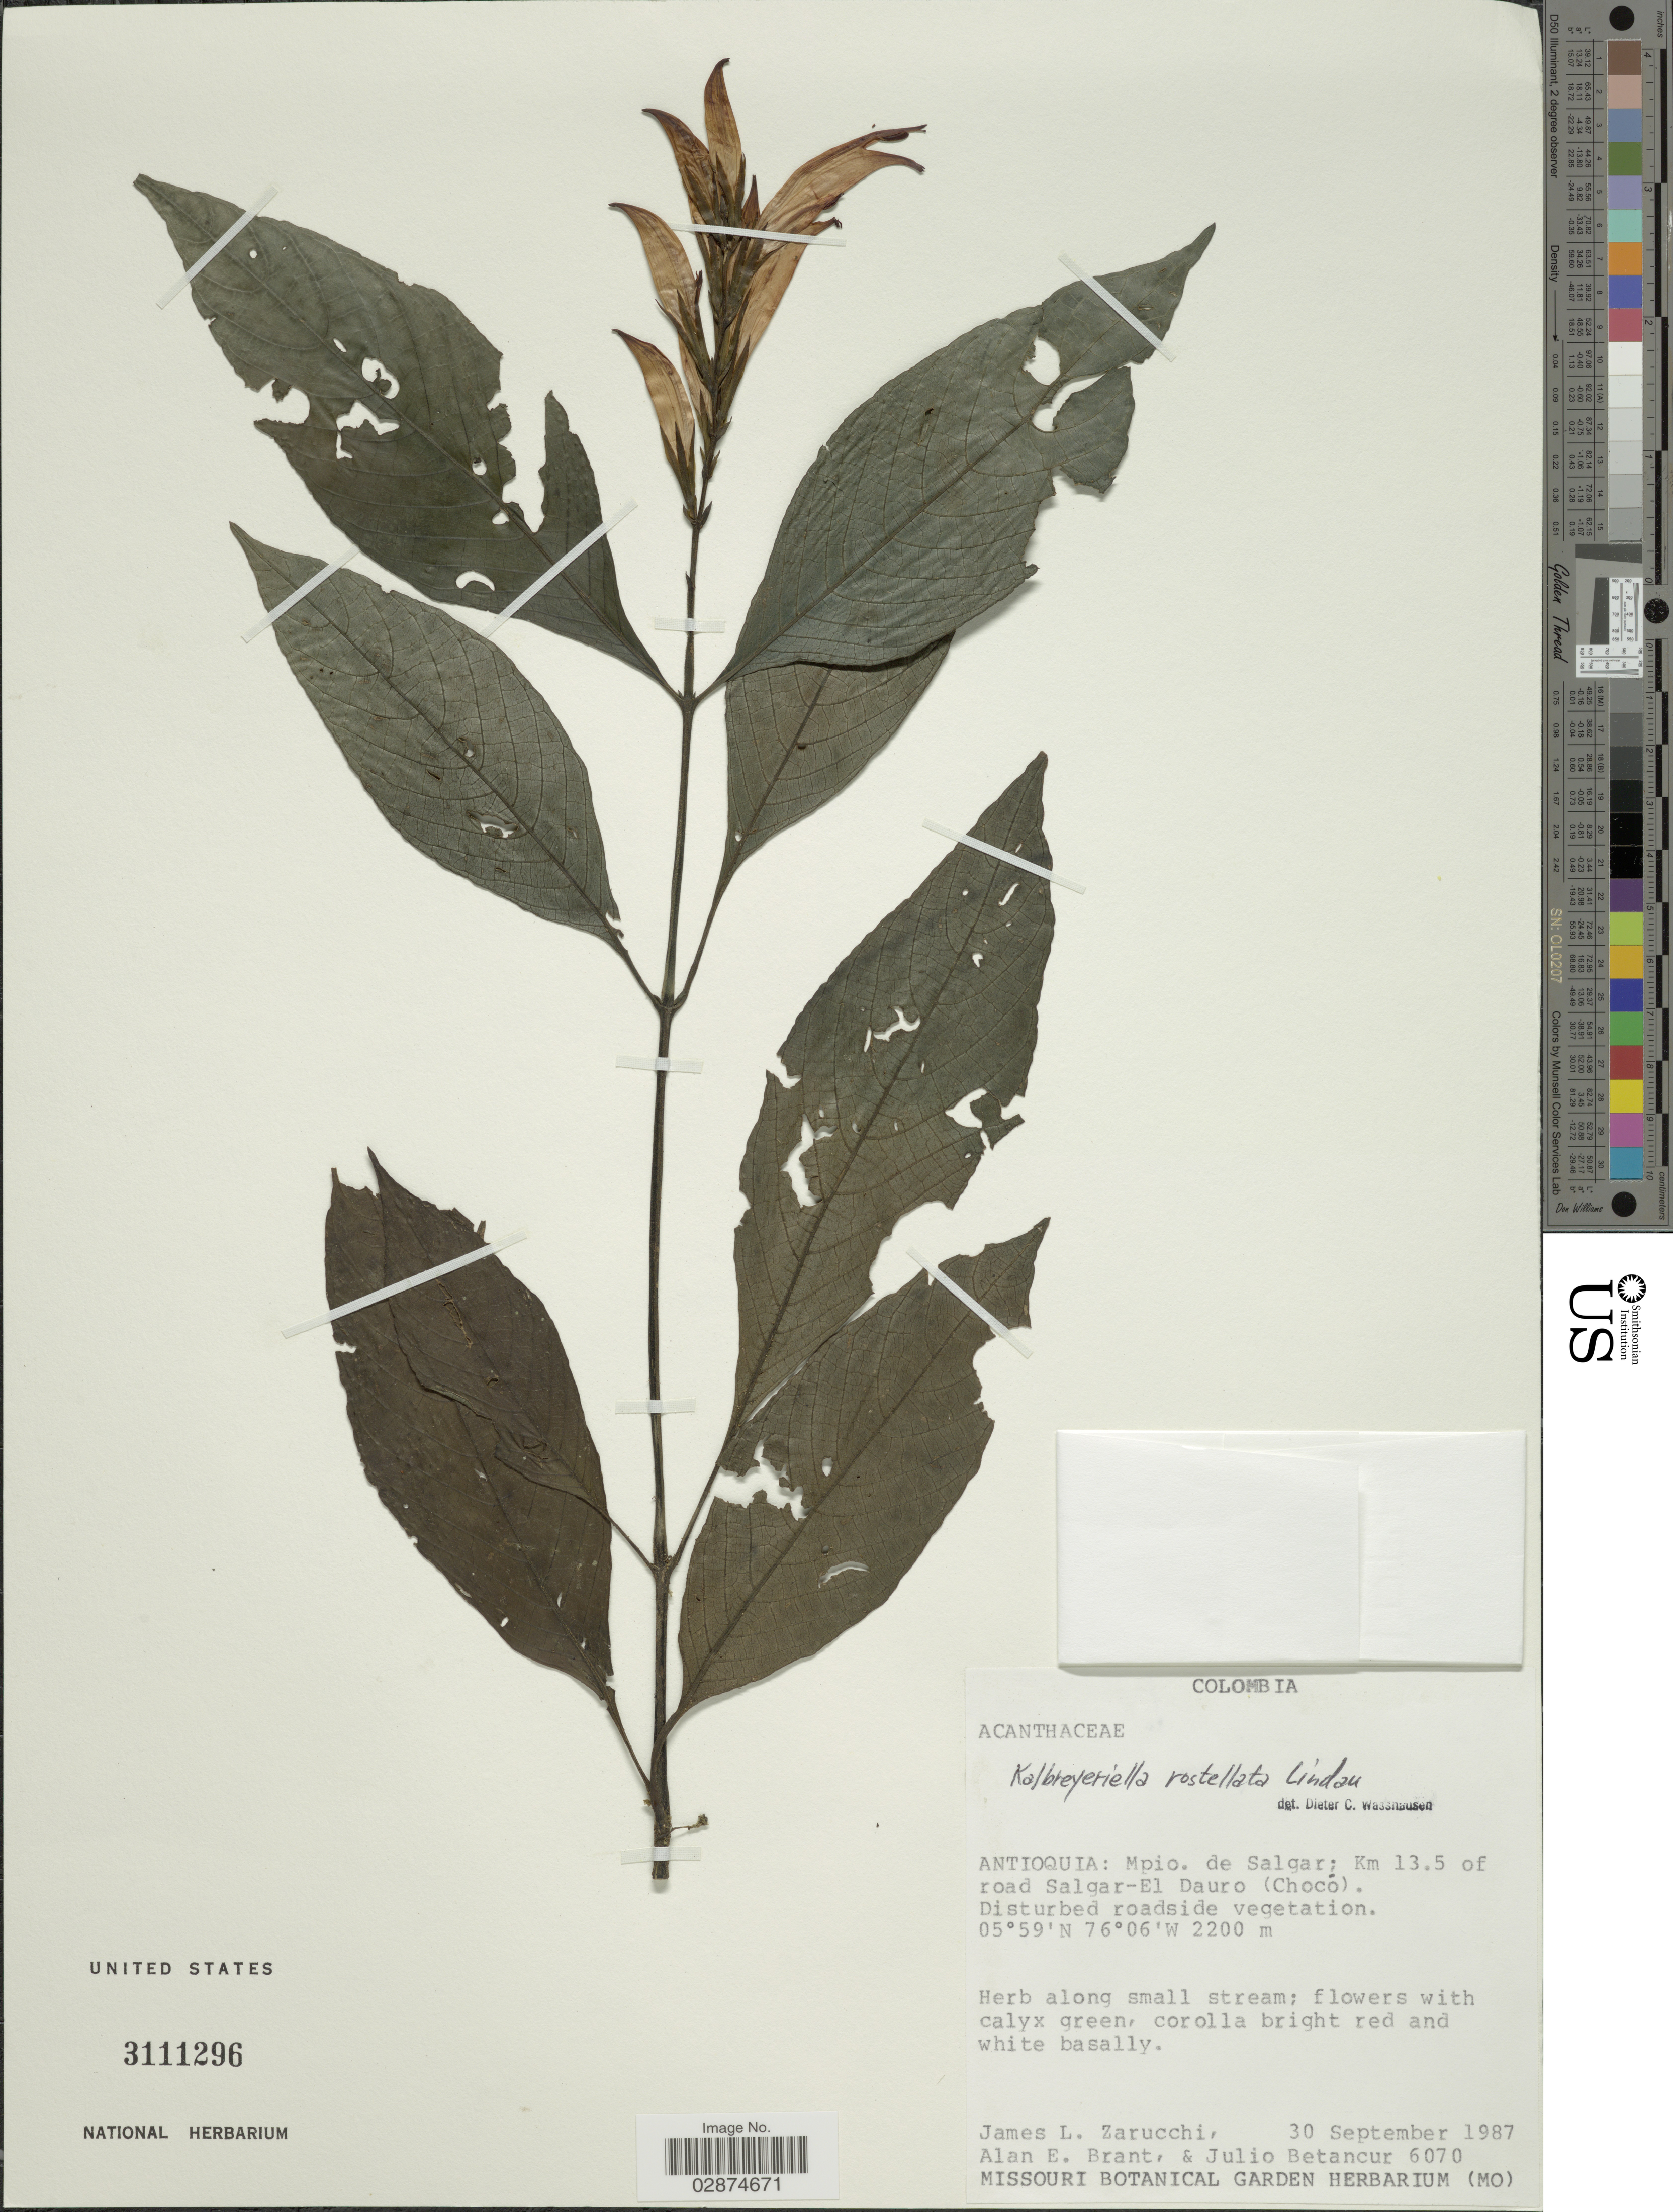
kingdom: Plantae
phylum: Tracheophyta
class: Magnoliopsida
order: Lamiales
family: Acanthaceae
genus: Kalbreyeriella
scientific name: Kalbreyeriella rostellata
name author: Lindau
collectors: J. L. Zarucchi, A. Brant & J. Betancur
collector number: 6070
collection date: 1987-09-30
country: Colombia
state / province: Antioquia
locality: Mpio. de Salgar: Km 13.5 of road Salgar- El Dauro (Chocó).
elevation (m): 2200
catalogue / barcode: US 3111296